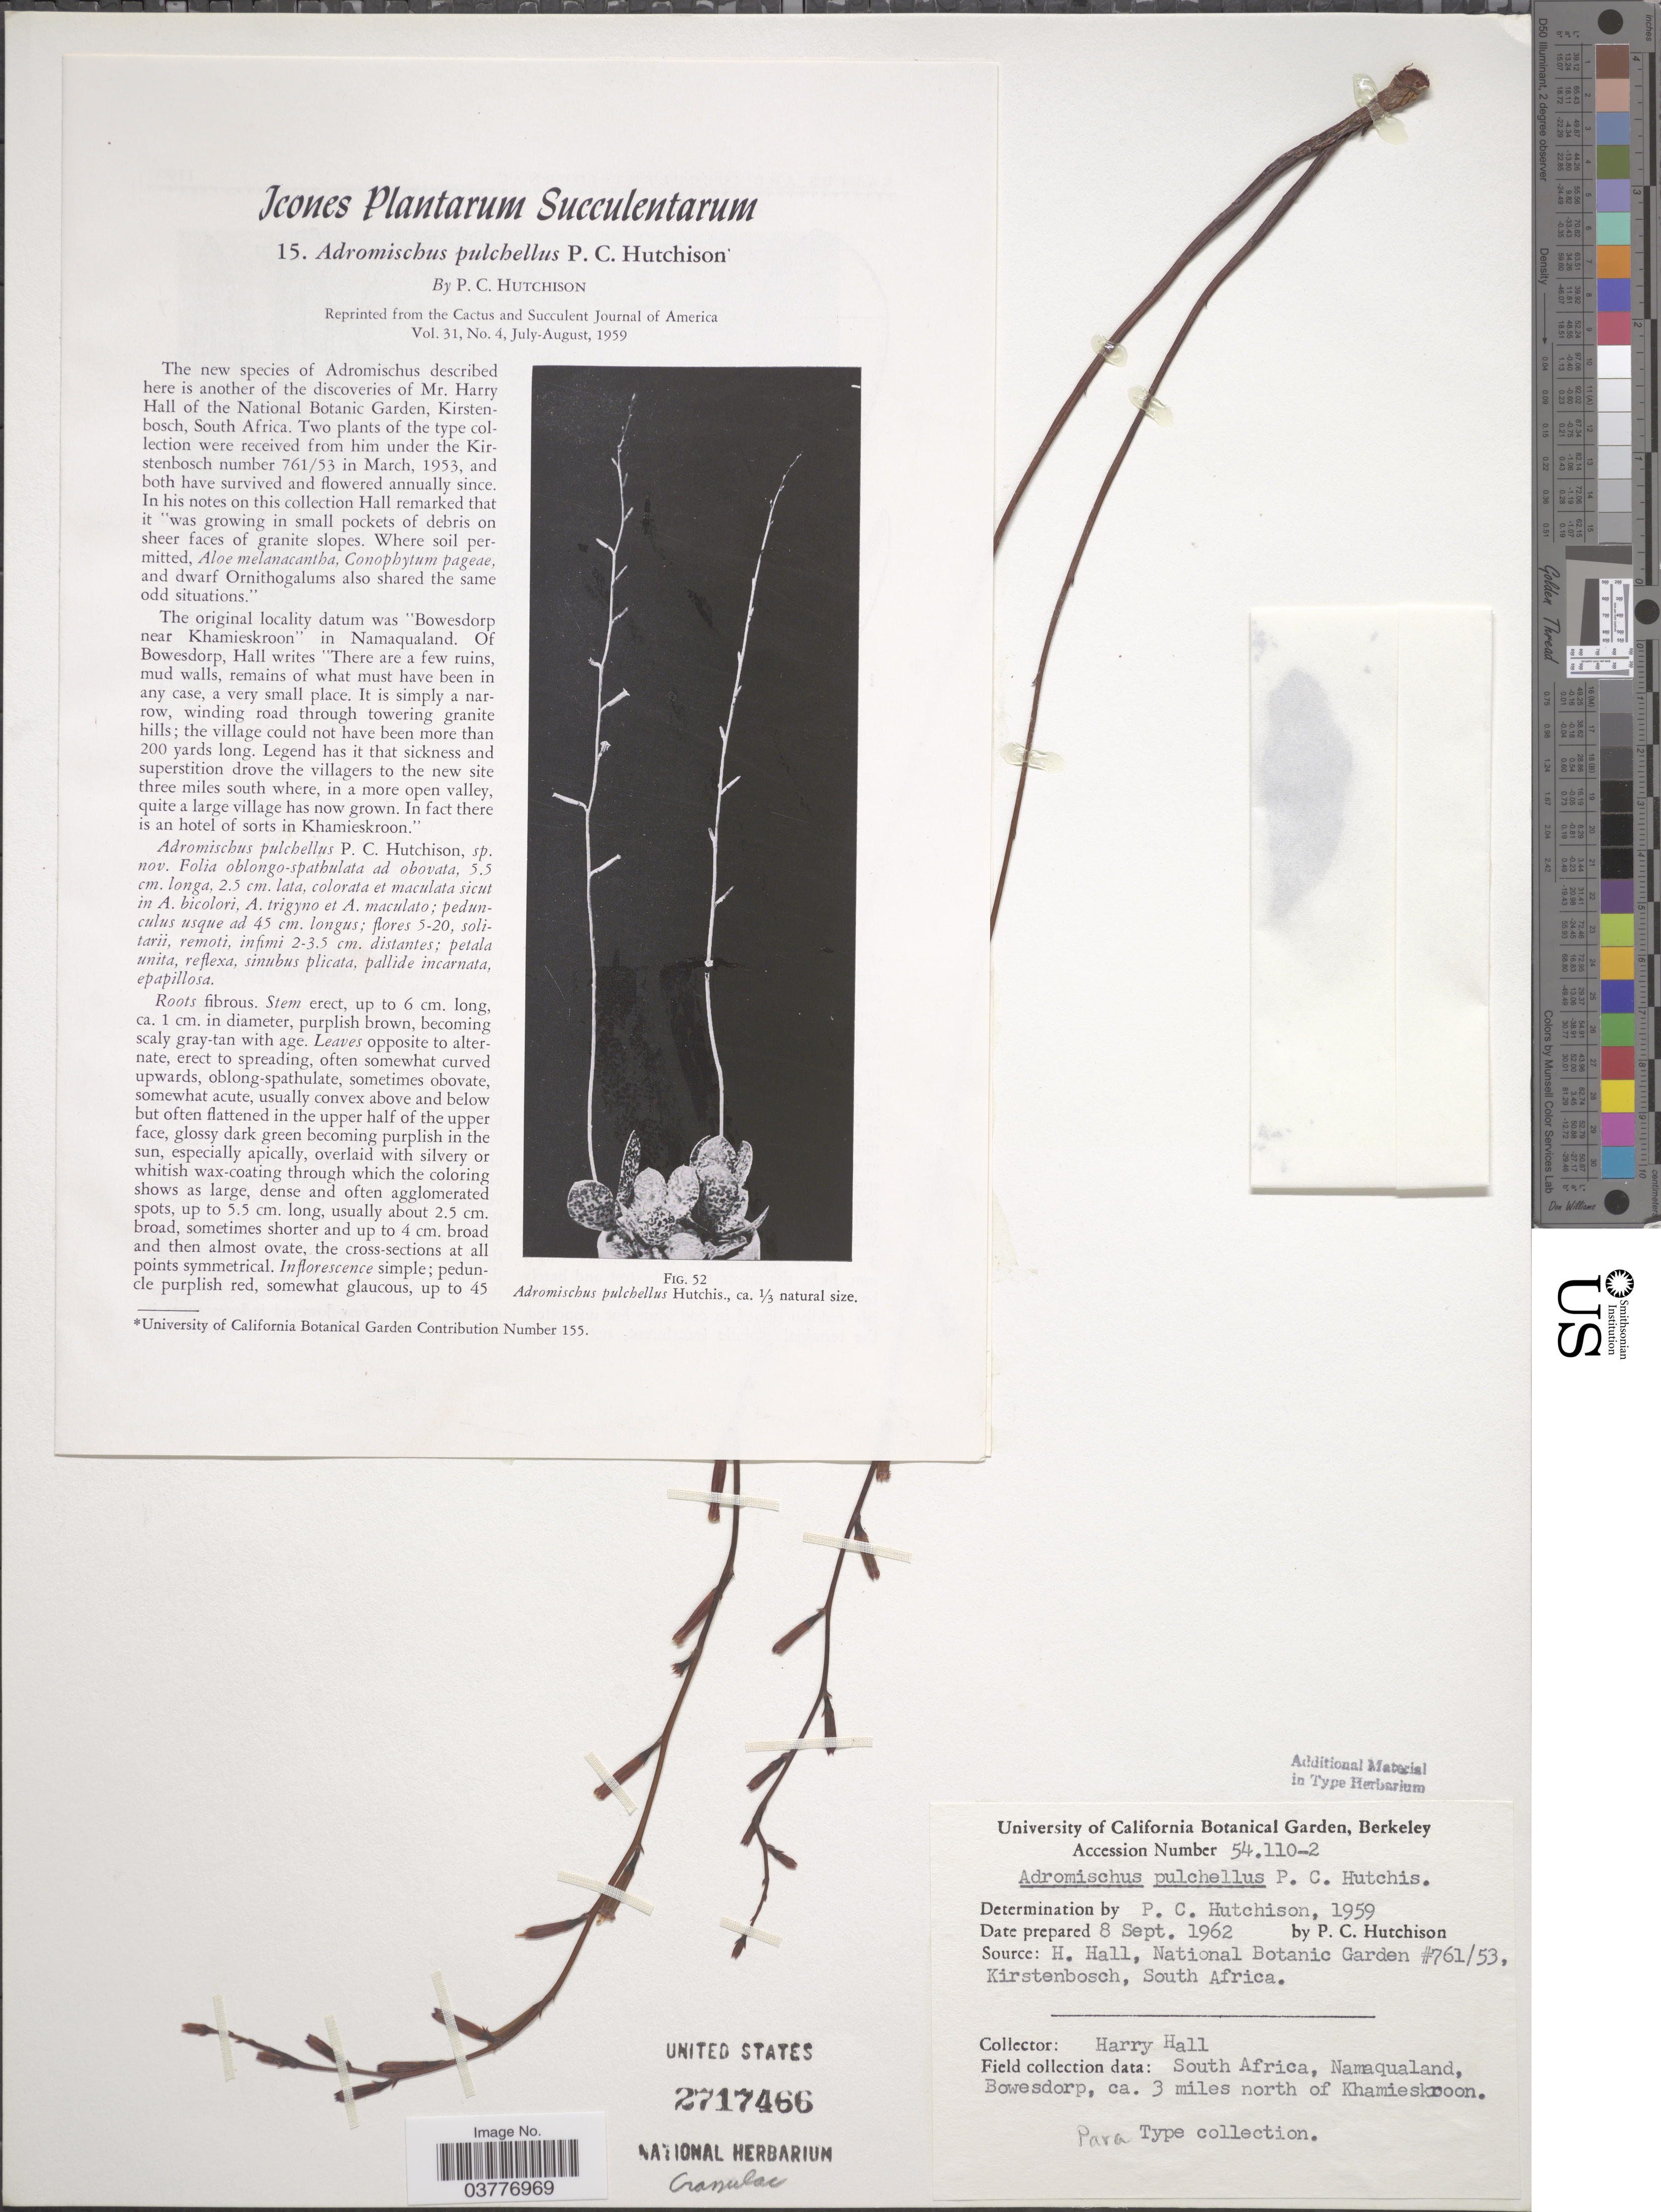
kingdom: Plantae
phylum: Tracheophyta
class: Magnoliopsida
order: Saxifragales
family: Crassulaceae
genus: Adromischus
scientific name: Adromischus pulchellus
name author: Hutchison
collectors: P. C. Hutchison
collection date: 1962-09-08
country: United States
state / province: California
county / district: Alameda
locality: University of California Botanical Garden, Berkeley.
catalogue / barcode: US 2717466